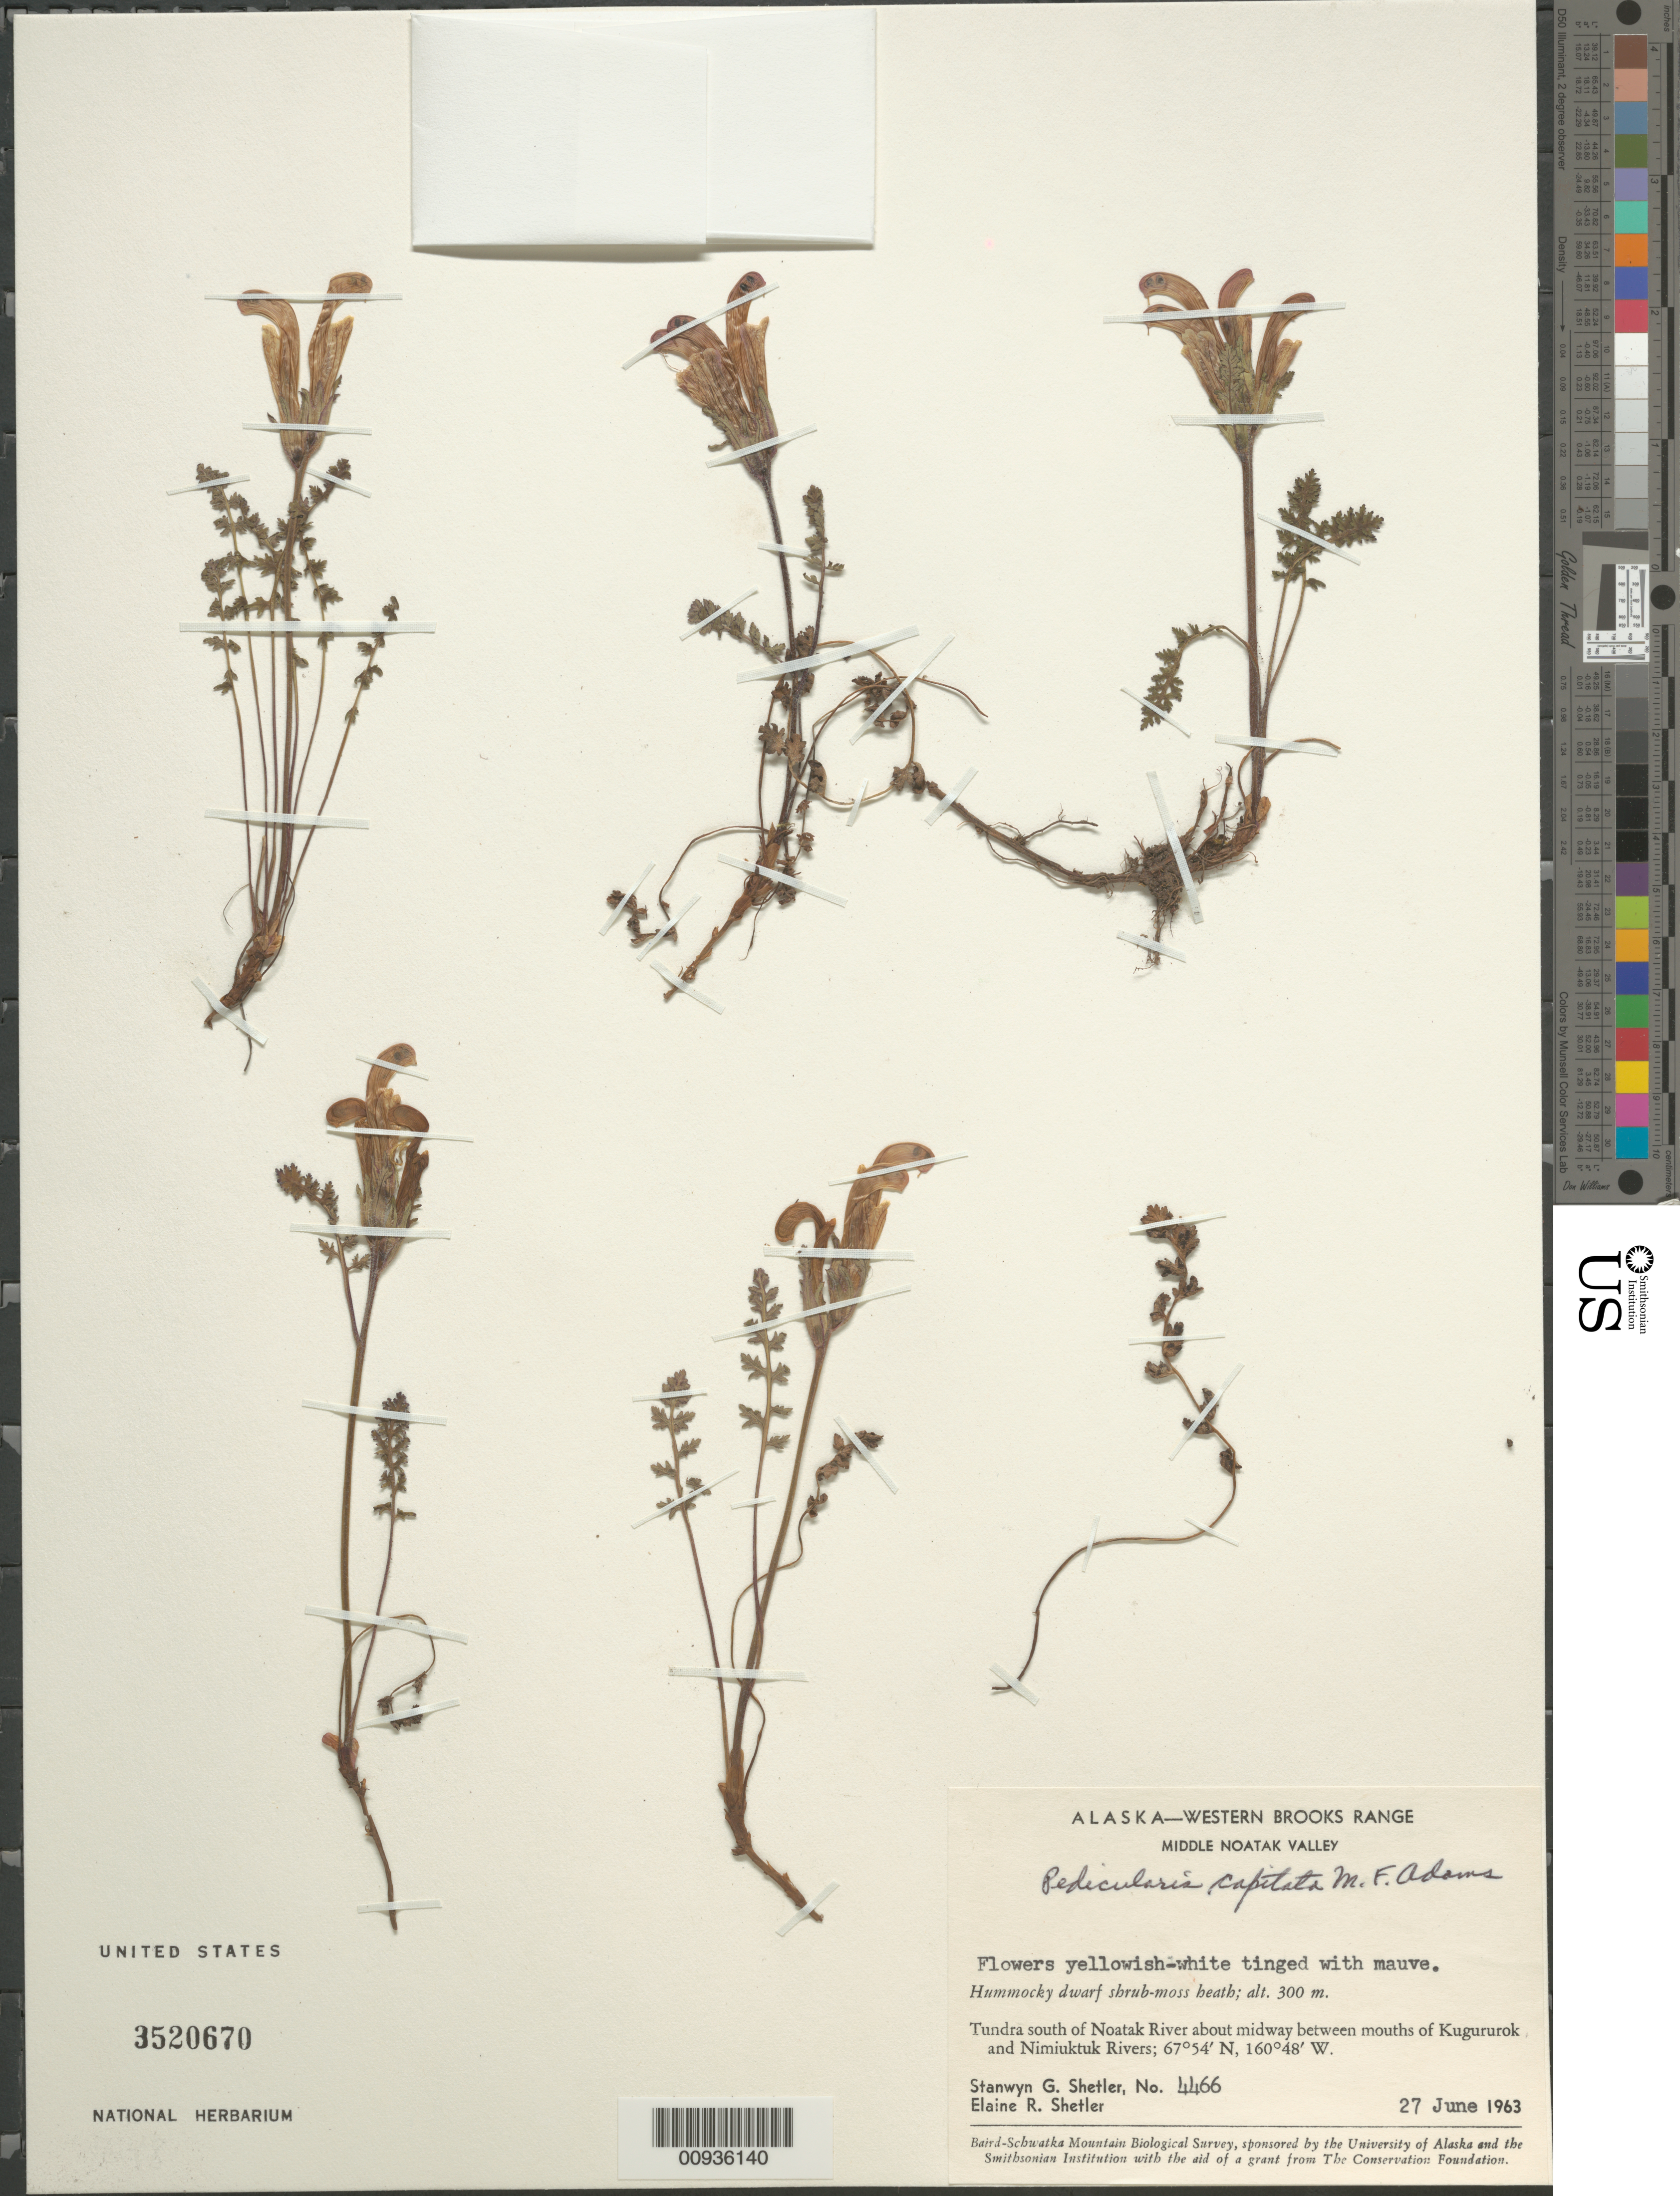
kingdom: Plantae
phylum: Tracheophyta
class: Magnoliopsida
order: Lamiales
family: Orobanchaceae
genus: Pedicularis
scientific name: Pedicularis capitata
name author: Adams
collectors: S. Shetler & E. R. Shetler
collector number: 4466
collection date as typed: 27 Jun 1963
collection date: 1963-06-27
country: United States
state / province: Alaska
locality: S of Noatak River about midway between mouths of Kugururok and Nimiuktuk Rivers. Western Brooks Range, Middle Noatak Valley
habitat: Tundra. Hummocky dwarf shrub-moss heath.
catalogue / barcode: US 3520670